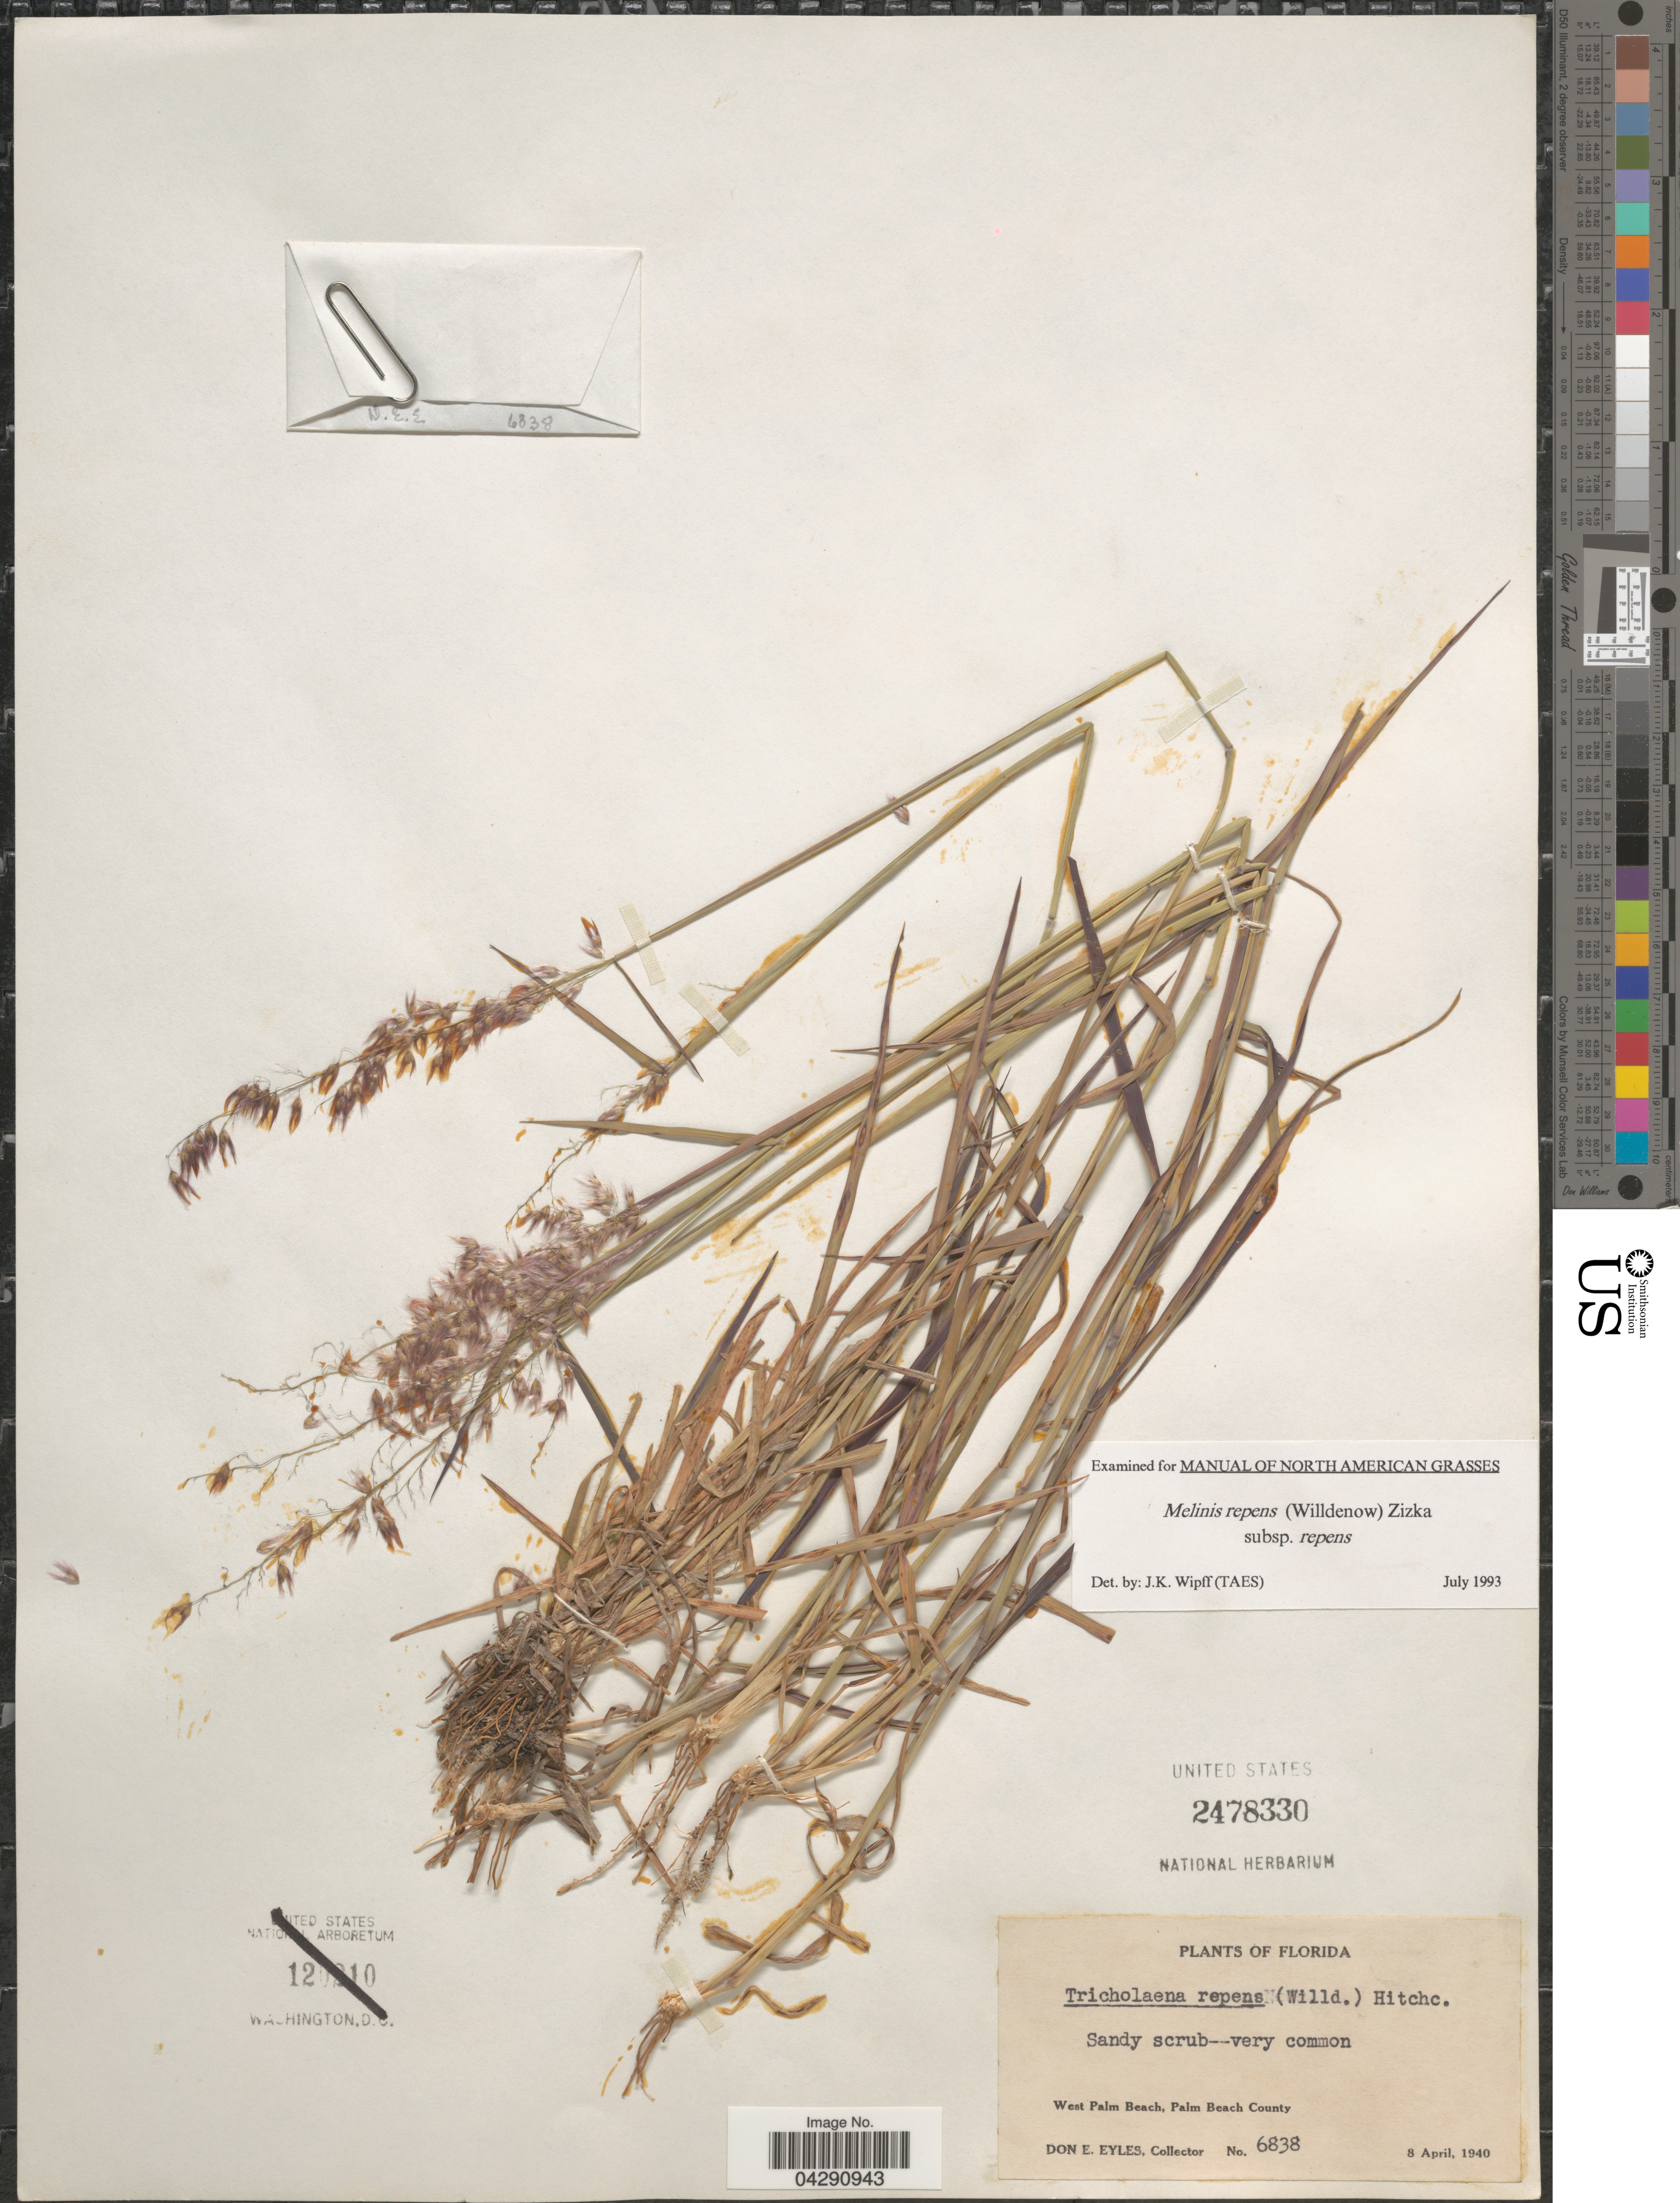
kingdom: Plantae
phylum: Tracheophyta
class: Liliopsida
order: Poales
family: Poaceae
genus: Melinis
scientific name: Melinis repens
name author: (Willd.) Zizka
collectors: D. Eyles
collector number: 6838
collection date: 1940-04-08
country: United States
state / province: Florida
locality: West Palm Beach, Palm Beach County.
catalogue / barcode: US 2478330